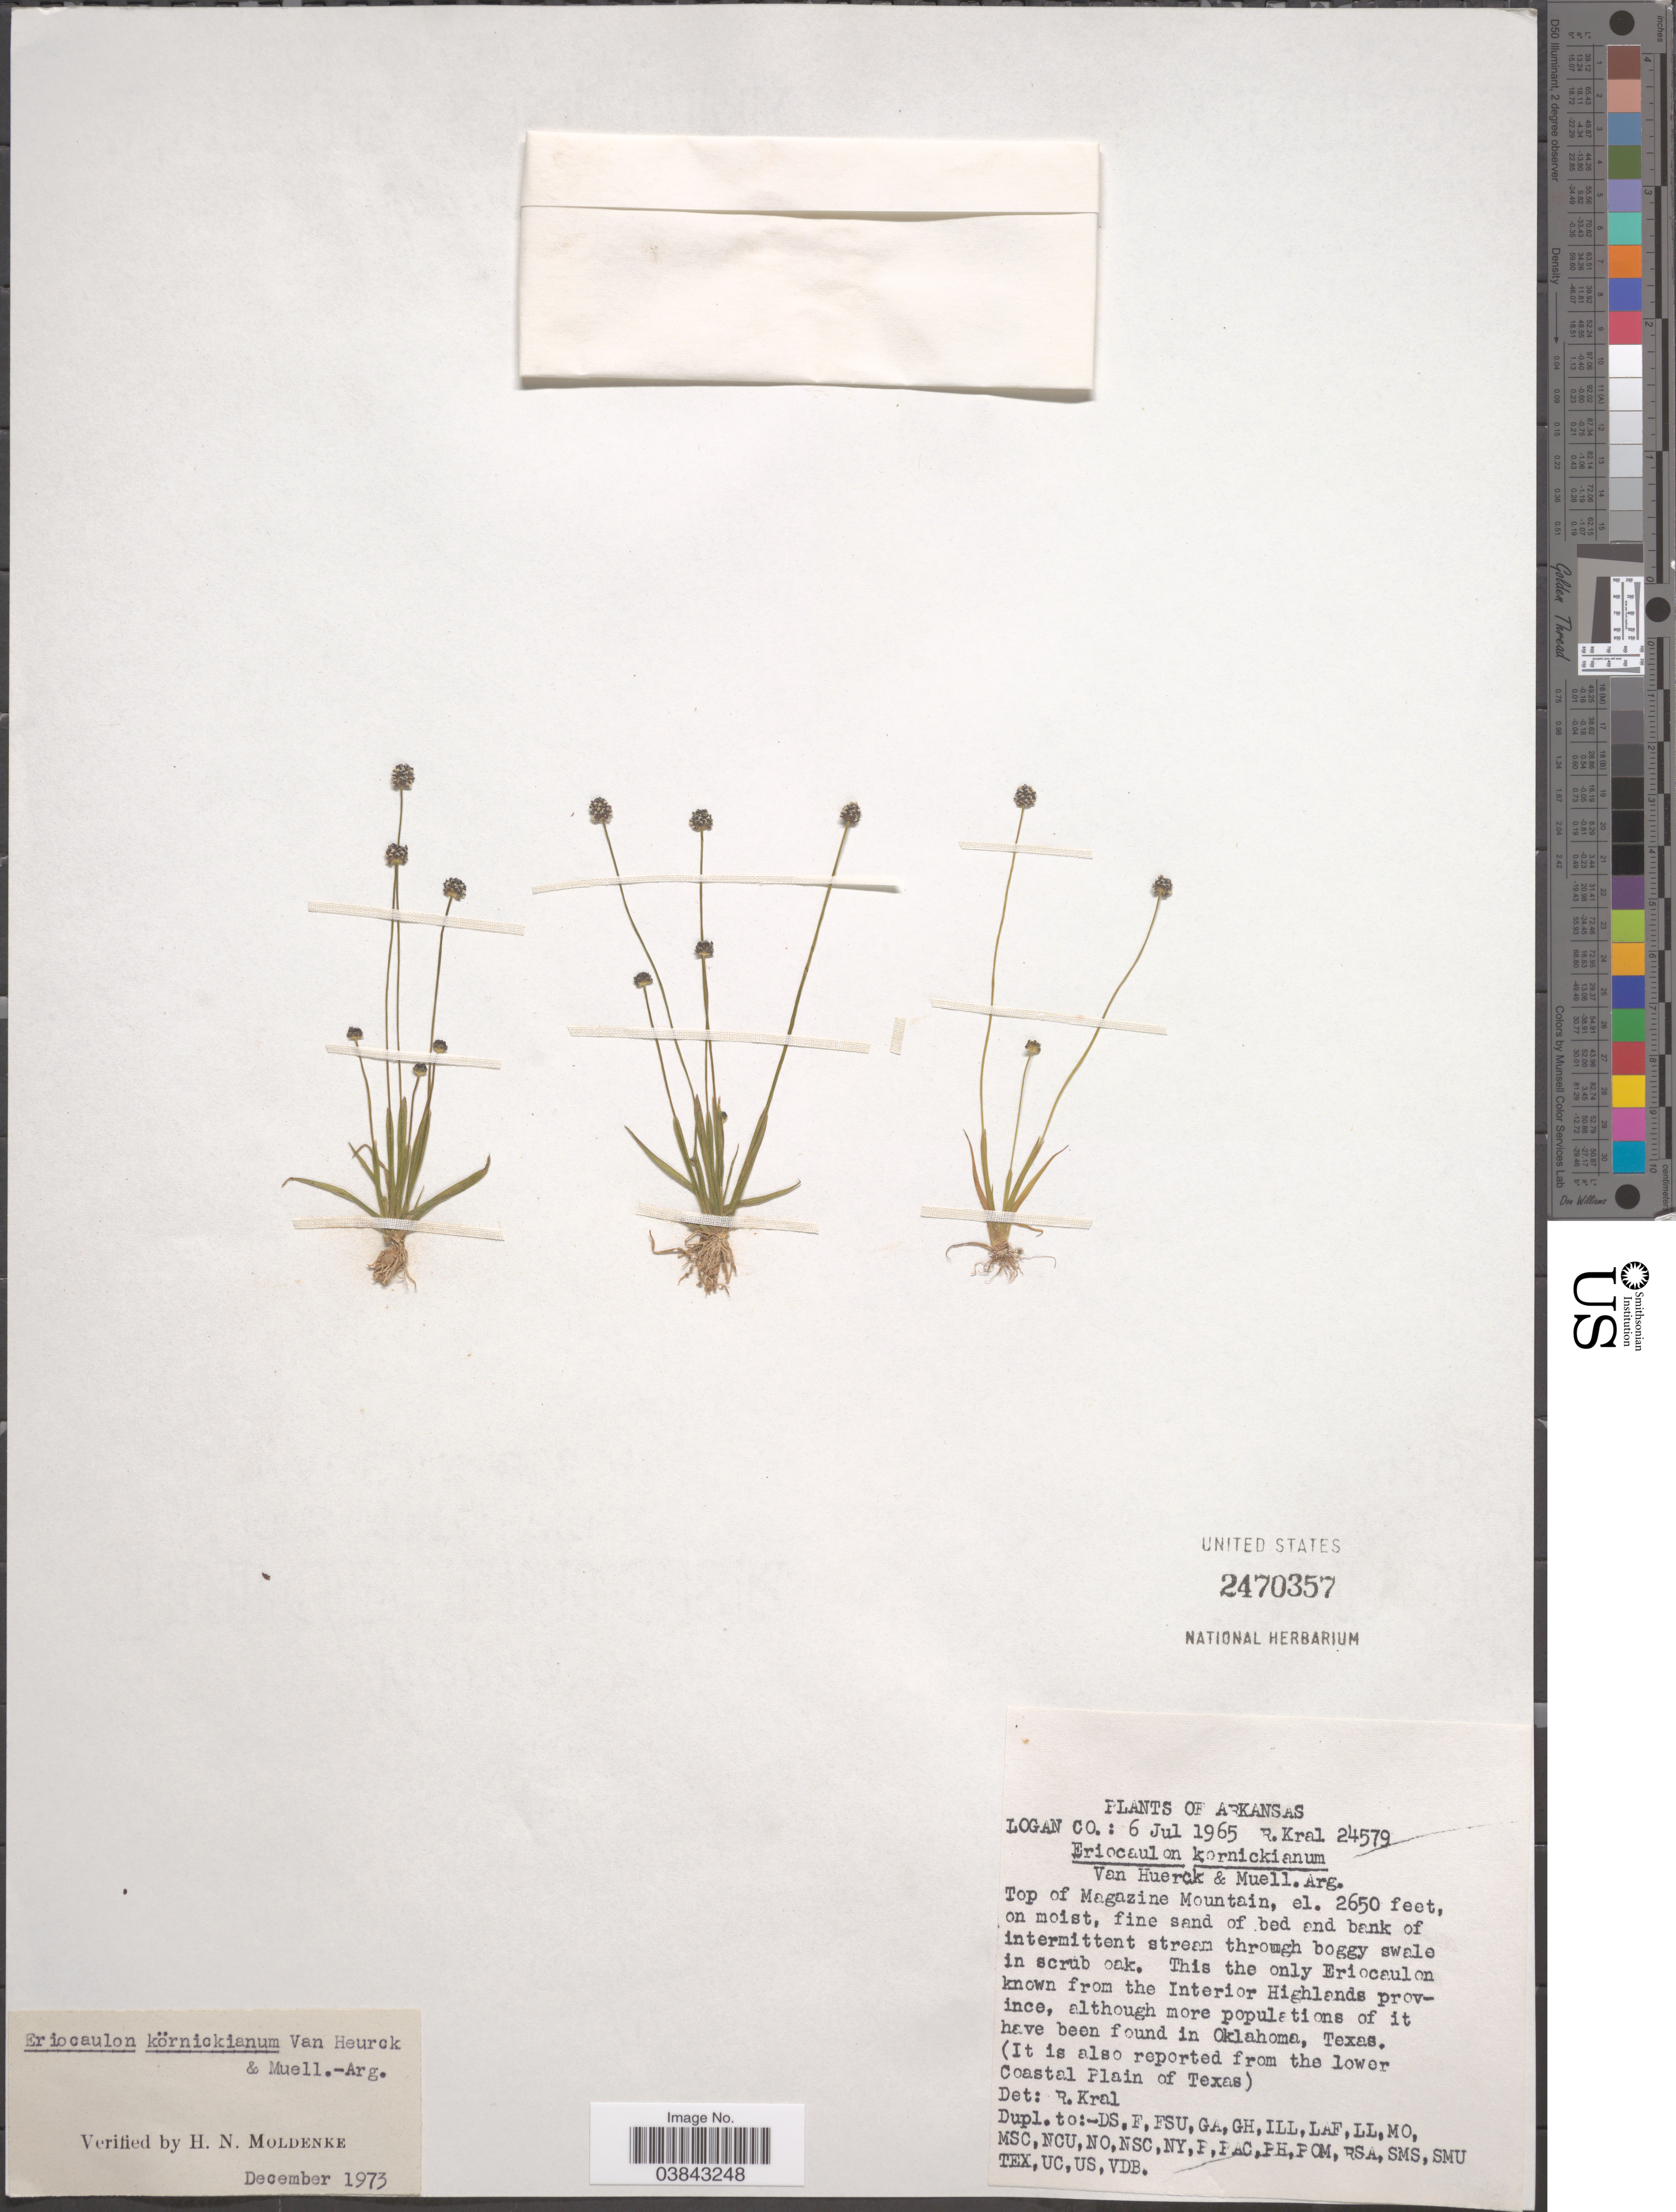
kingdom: Plantae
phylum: Tracheophyta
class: Liliopsida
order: Poales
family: Eriocaulaceae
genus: Eriocaulon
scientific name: Eriocaulon koernickianum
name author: Van Heurck & Müll. Arg.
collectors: R. Kral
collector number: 24579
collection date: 1965-07-06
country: United States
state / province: Arkansas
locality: Logan Co. Top of Magazine Mountain.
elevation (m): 808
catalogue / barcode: US 2470357